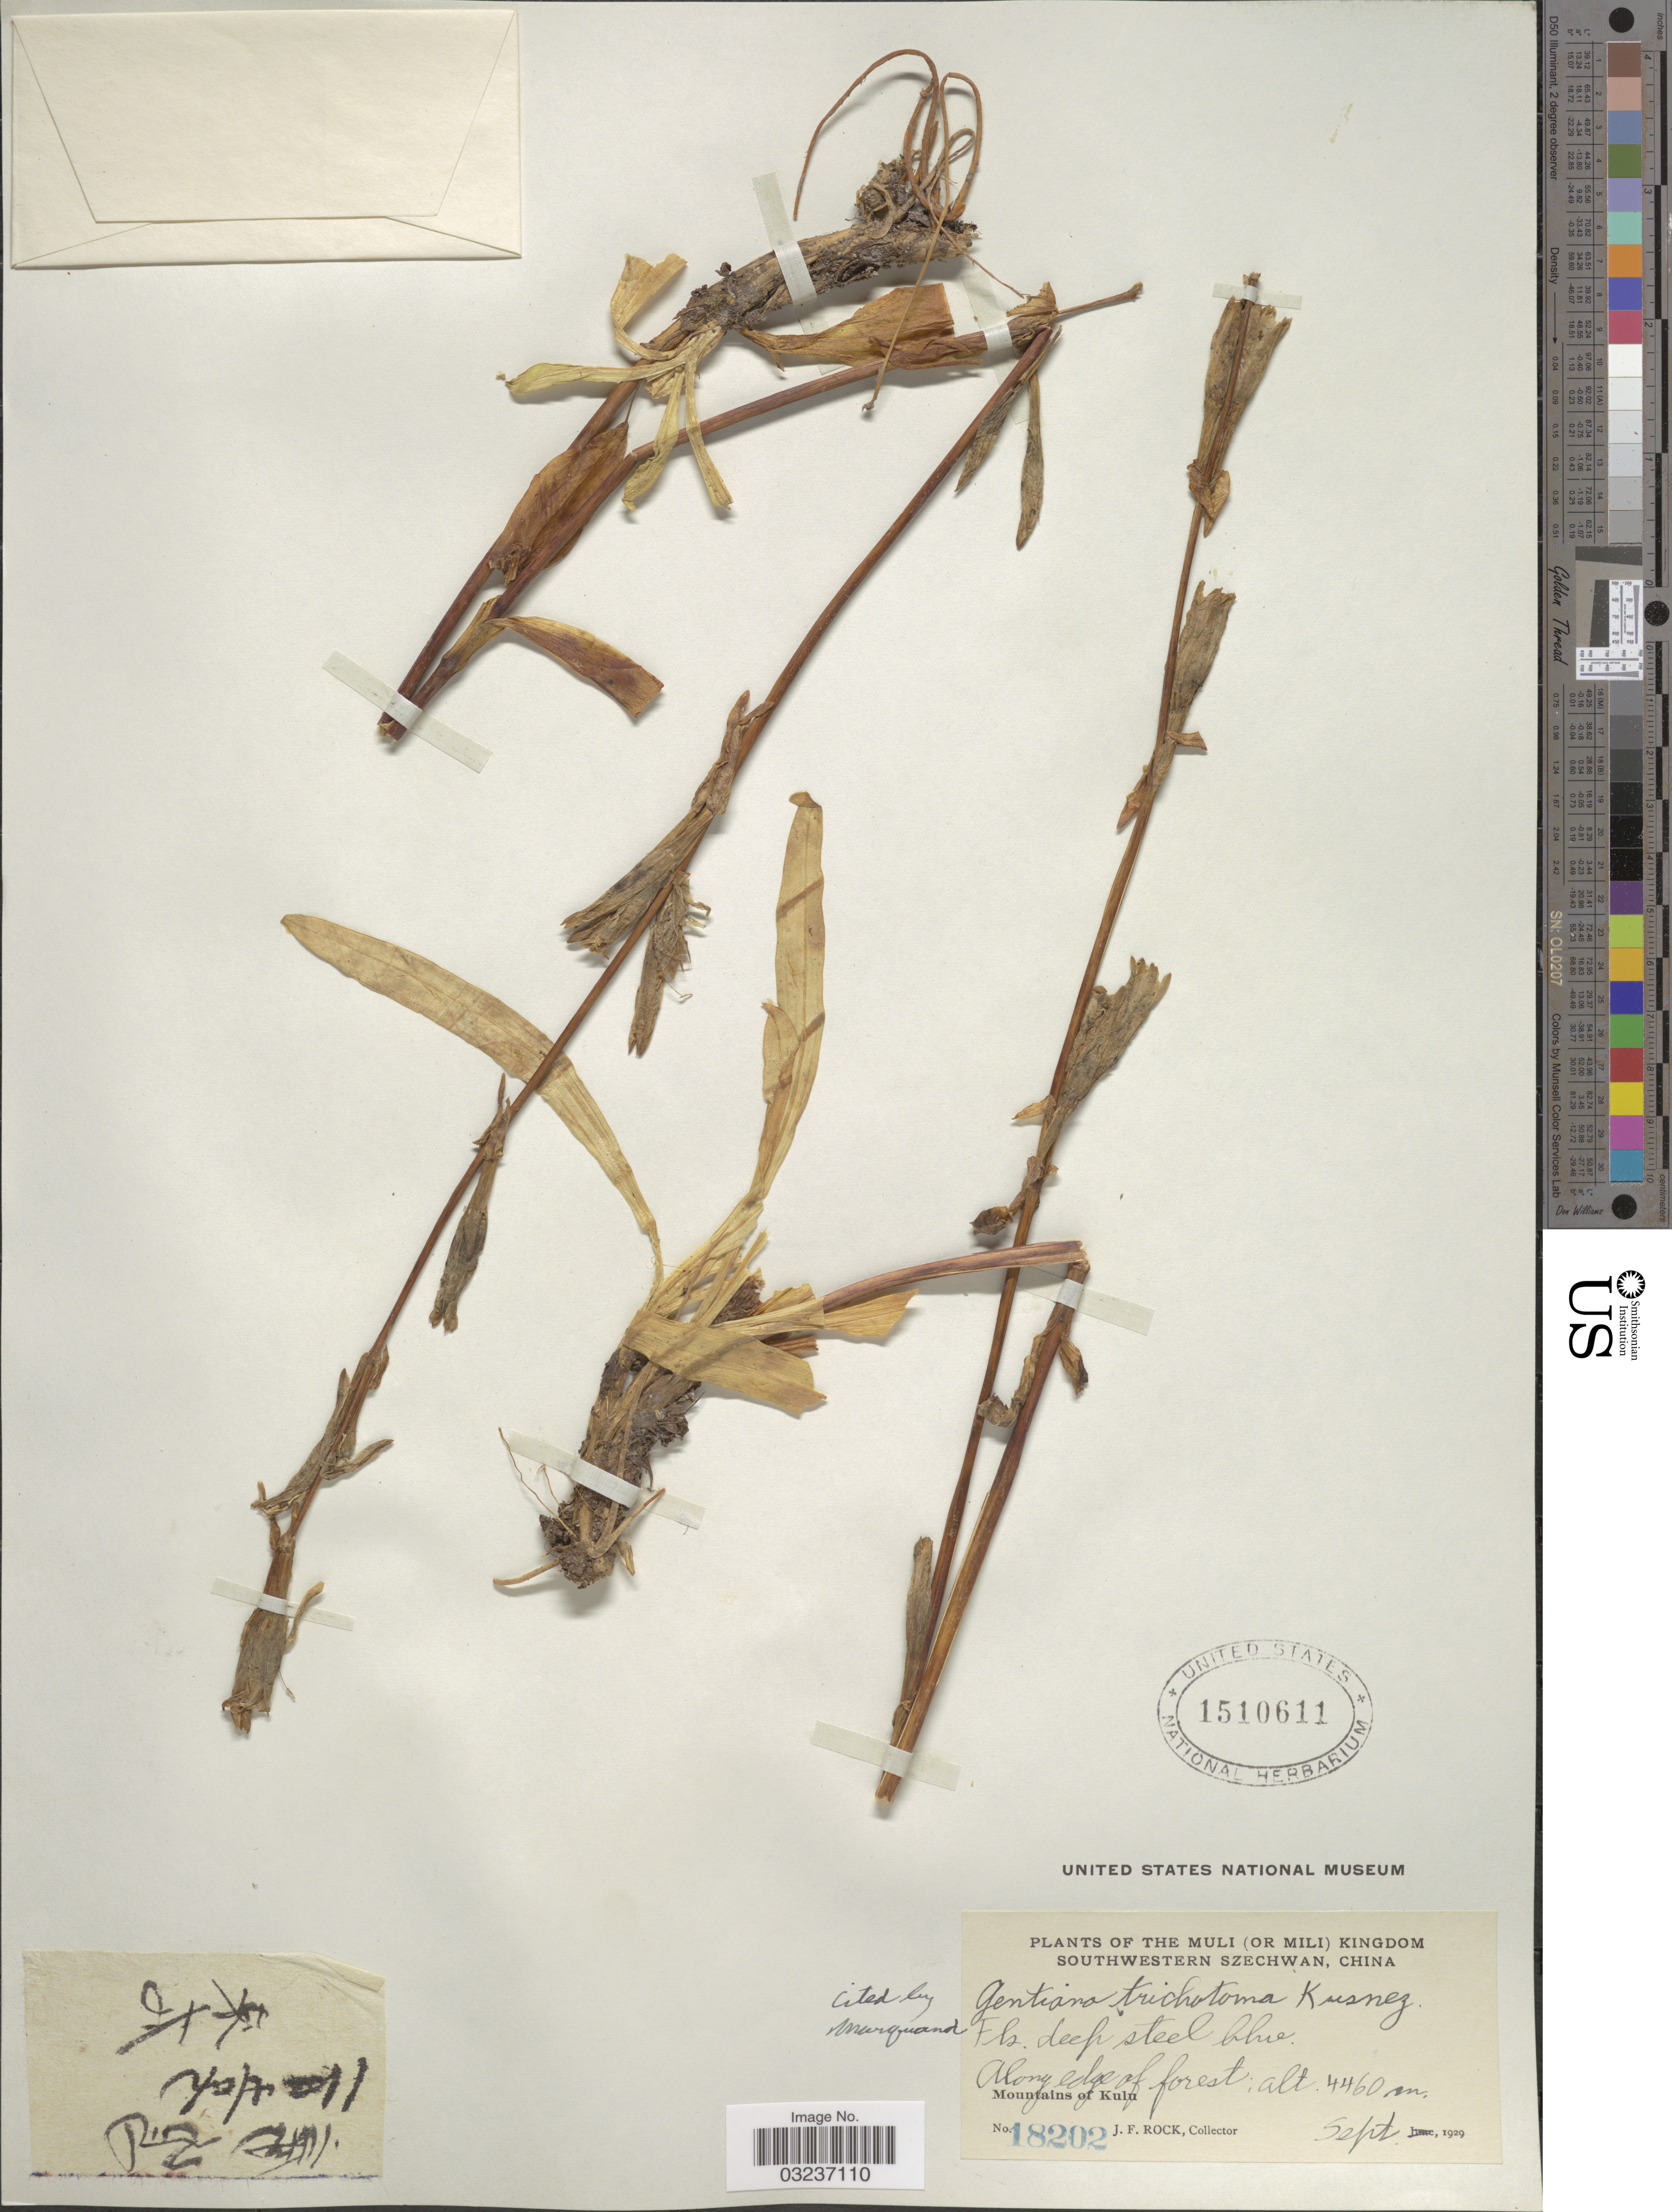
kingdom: Plantae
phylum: Tracheophyta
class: Magnoliopsida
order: Gentianales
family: Gentianaceae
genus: Gentiana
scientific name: Gentiana trichotoma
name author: Kusn.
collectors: J. Rock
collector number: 18202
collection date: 1929-09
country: China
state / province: Sichuan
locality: The Muli (or Mili) Kingdom. Southwestern Szechwan. Mountains of Kulu.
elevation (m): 4460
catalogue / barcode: US 1510611